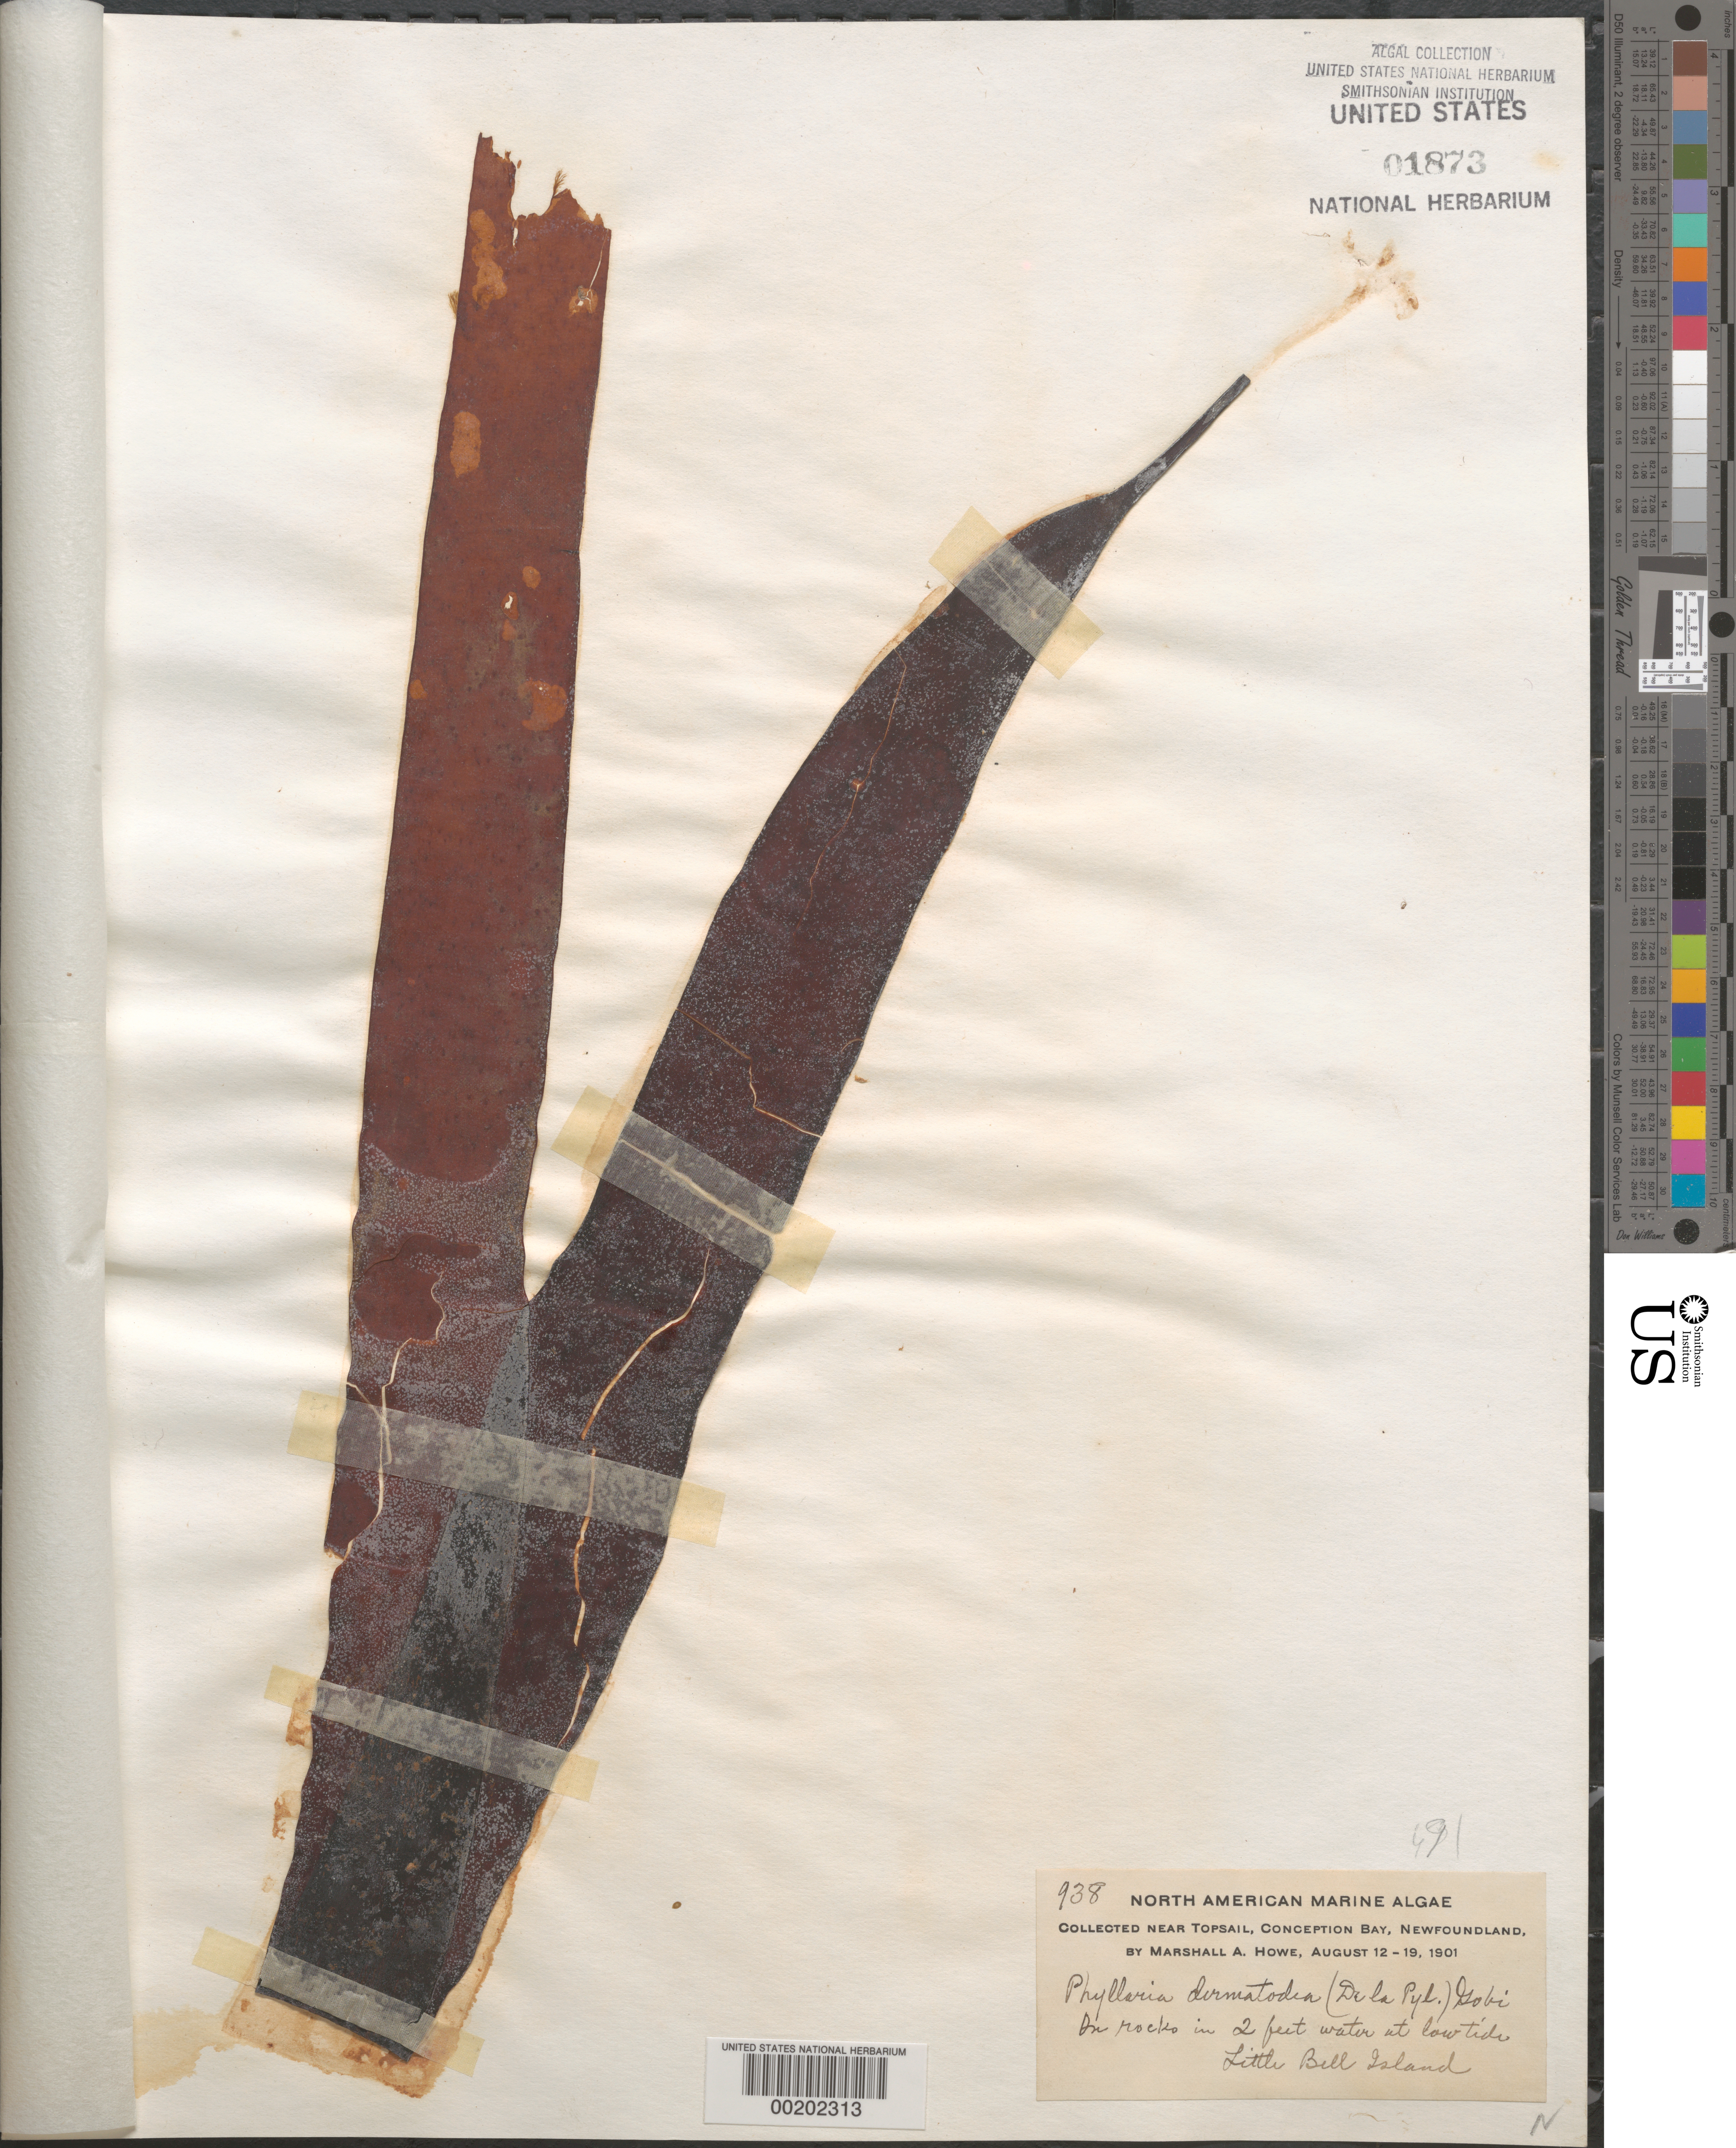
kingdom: Chromista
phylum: Foraminifera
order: Astrorhizida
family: Hyperamminidae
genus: Saccorhiza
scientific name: Saccorhiza dermatodea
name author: (Bach. Pyl.) J. Agardh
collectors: M. A. Howe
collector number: MAH 938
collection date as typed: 12 Aug 1901 TO 19 Aug 1901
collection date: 1901-08-12/1901-08-19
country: Canada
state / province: Newfoundland and Labrador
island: Little Bell Island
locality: Conception Bay, near Topsail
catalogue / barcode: US 1873